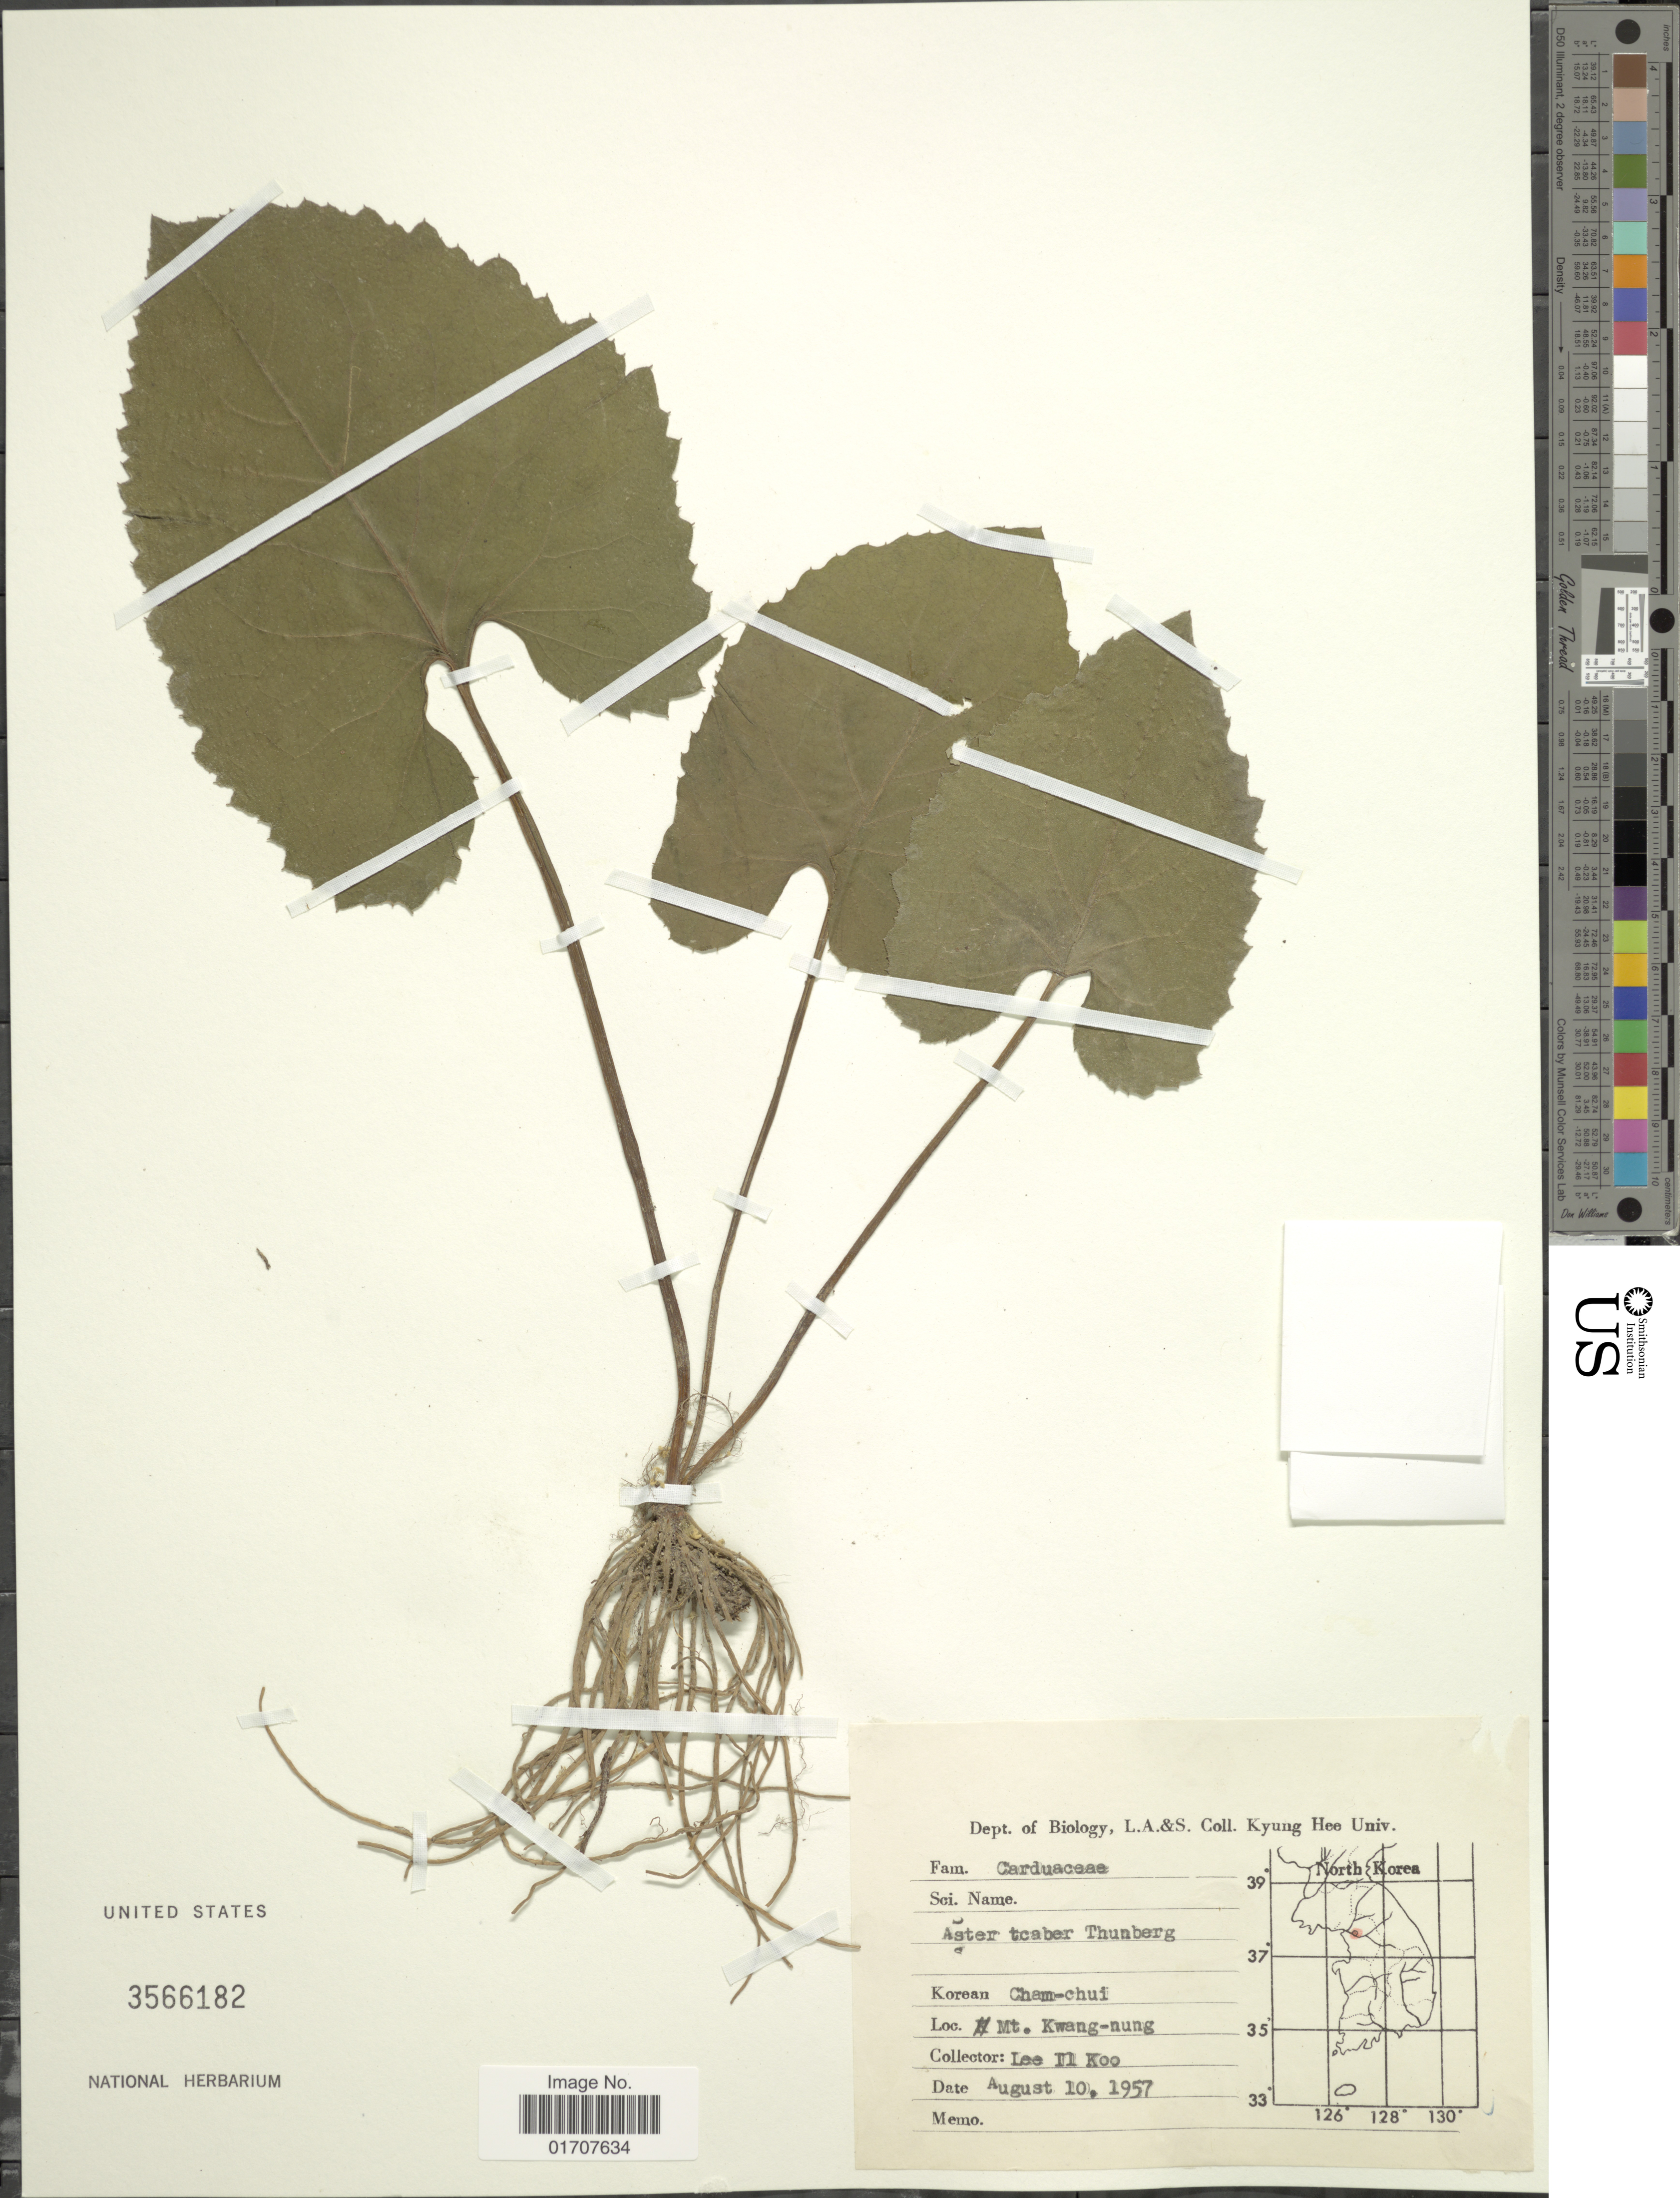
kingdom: Plantae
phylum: Tracheophyta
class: Magnoliopsida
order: Asterales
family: Asteraceae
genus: Doellingeria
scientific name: Doellingeria scaber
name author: (Thunb.) Nees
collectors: I. Lee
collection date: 1957-08-10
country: South Korea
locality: Mt. Kwang-nung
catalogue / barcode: US 3566182